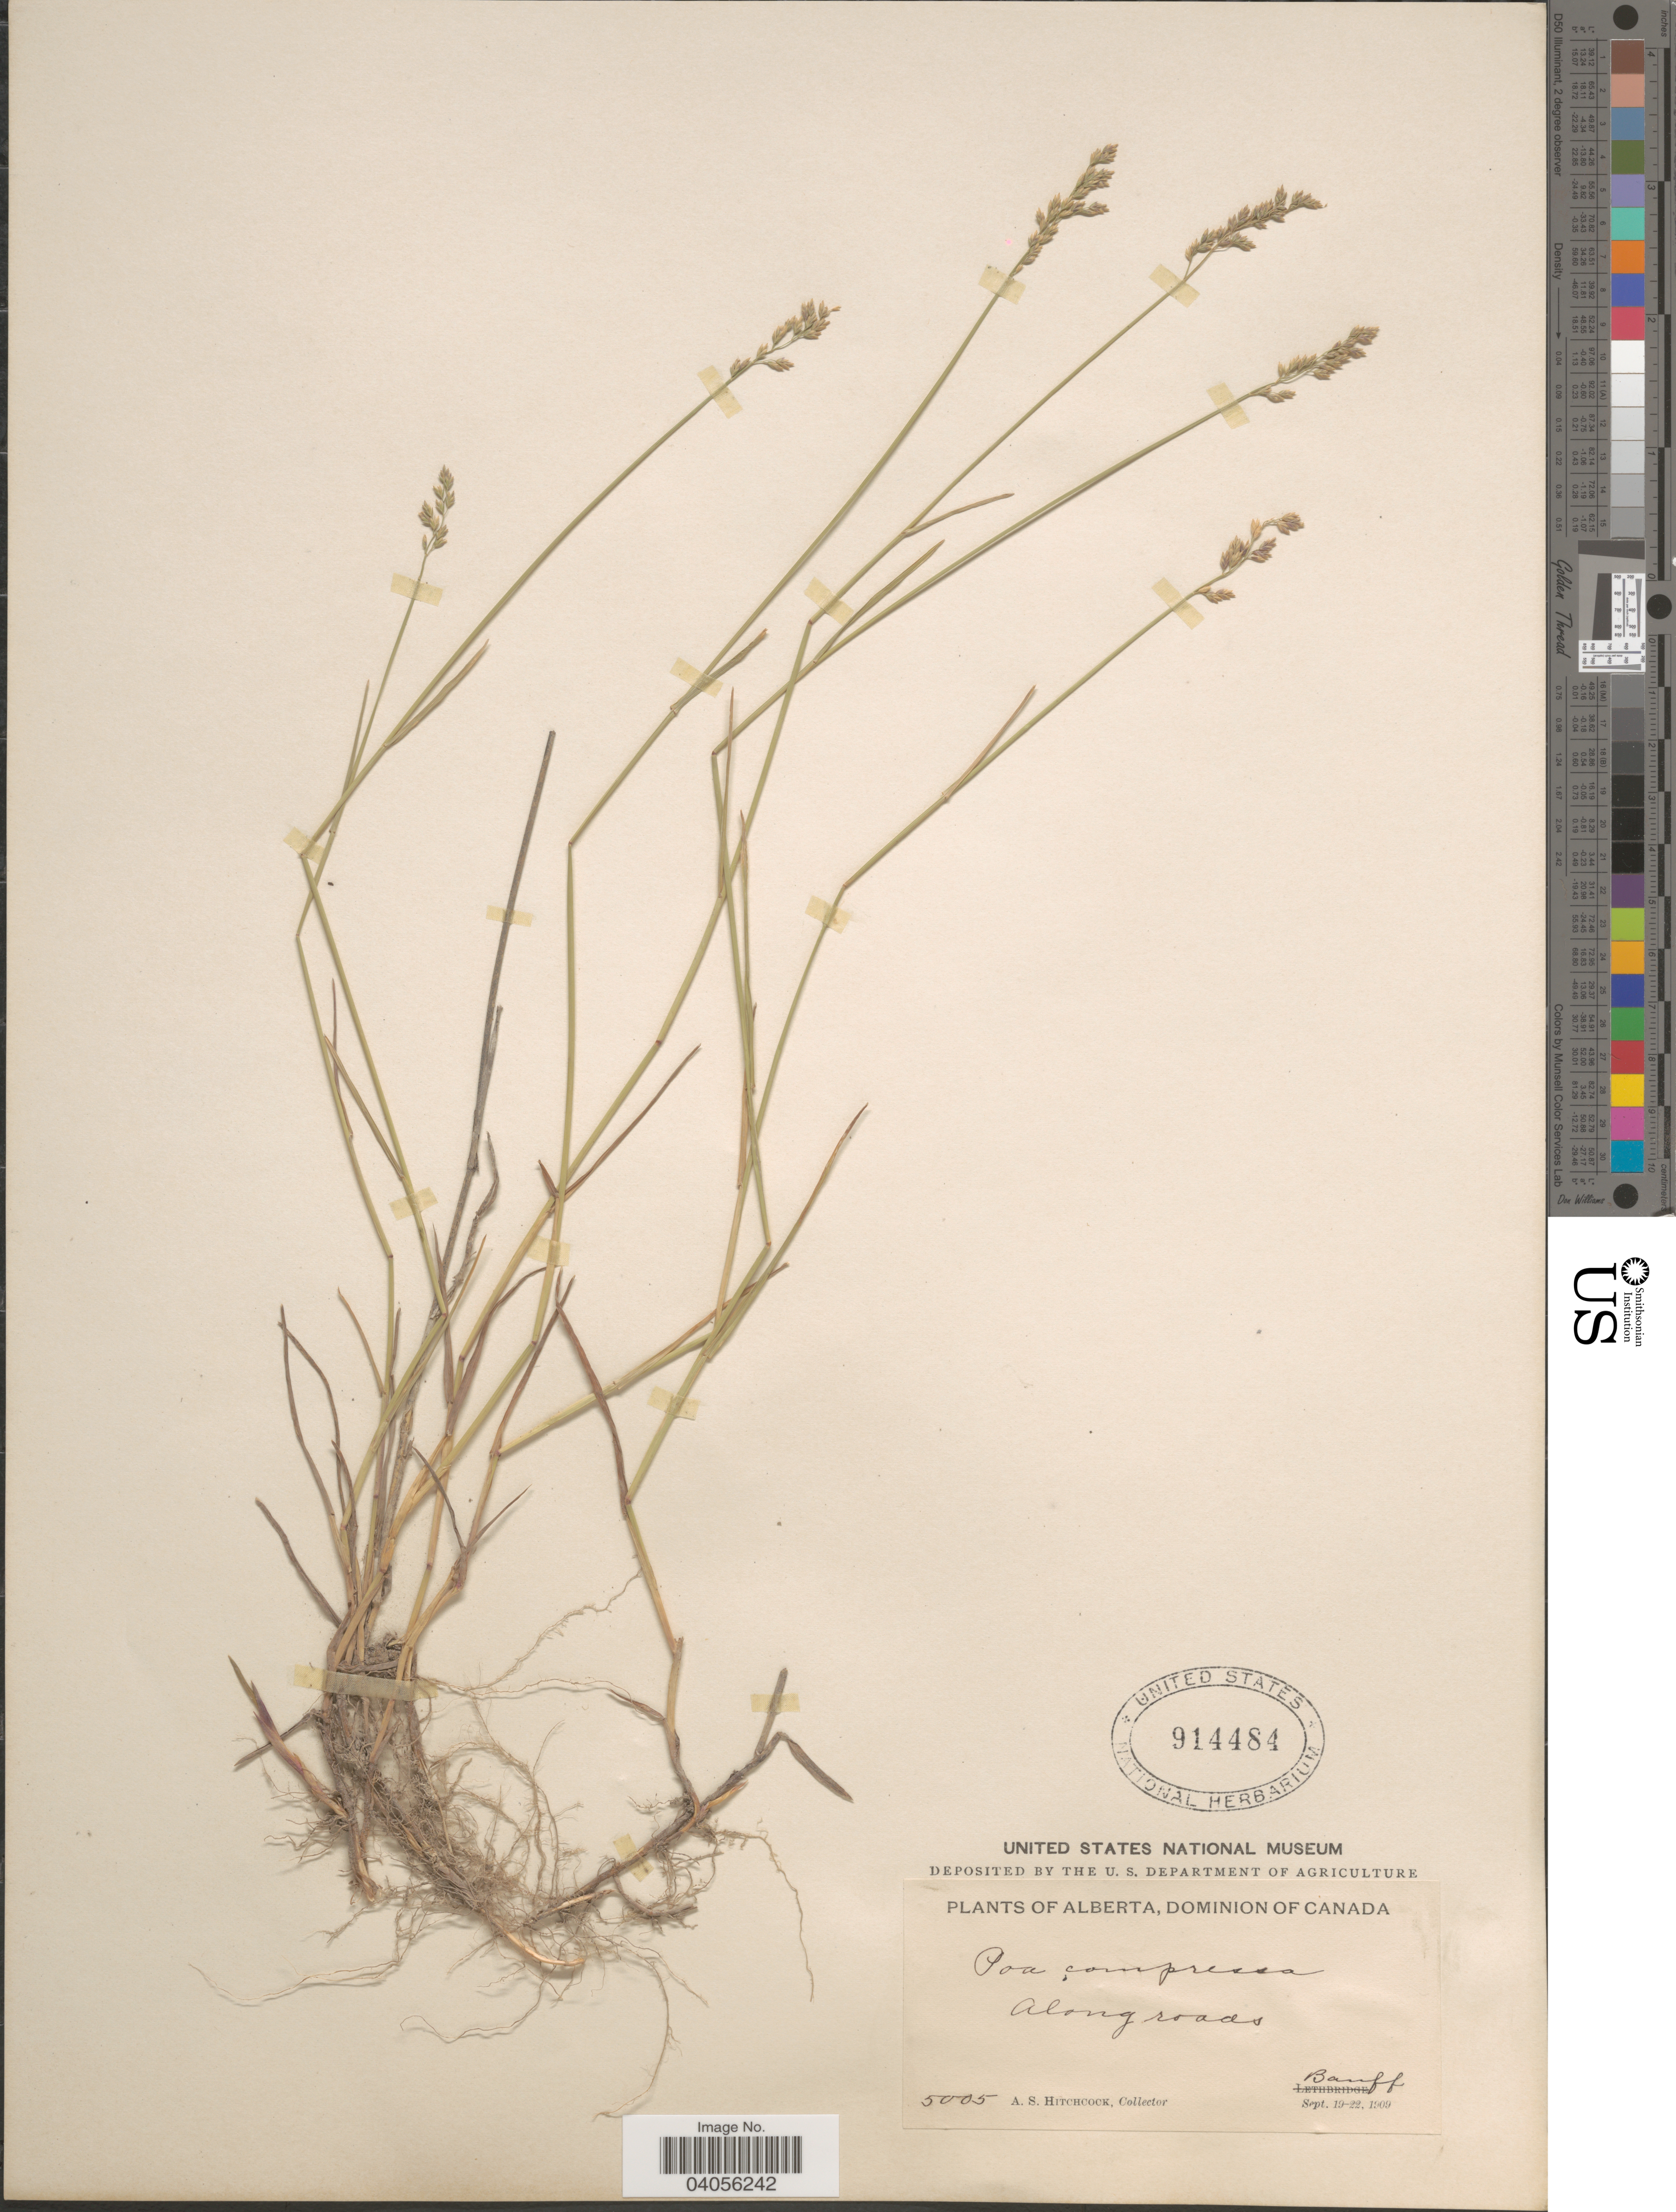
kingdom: Plantae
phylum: Tracheophyta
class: Liliopsida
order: Poales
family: Poaceae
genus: Poa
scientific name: Poa compressa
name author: L.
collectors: A. S. Hitchcock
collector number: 5005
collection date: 1909-09-19/1909-09-22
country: Canada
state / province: Alberta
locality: Dominion of Canada. Banff.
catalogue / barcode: US 914484